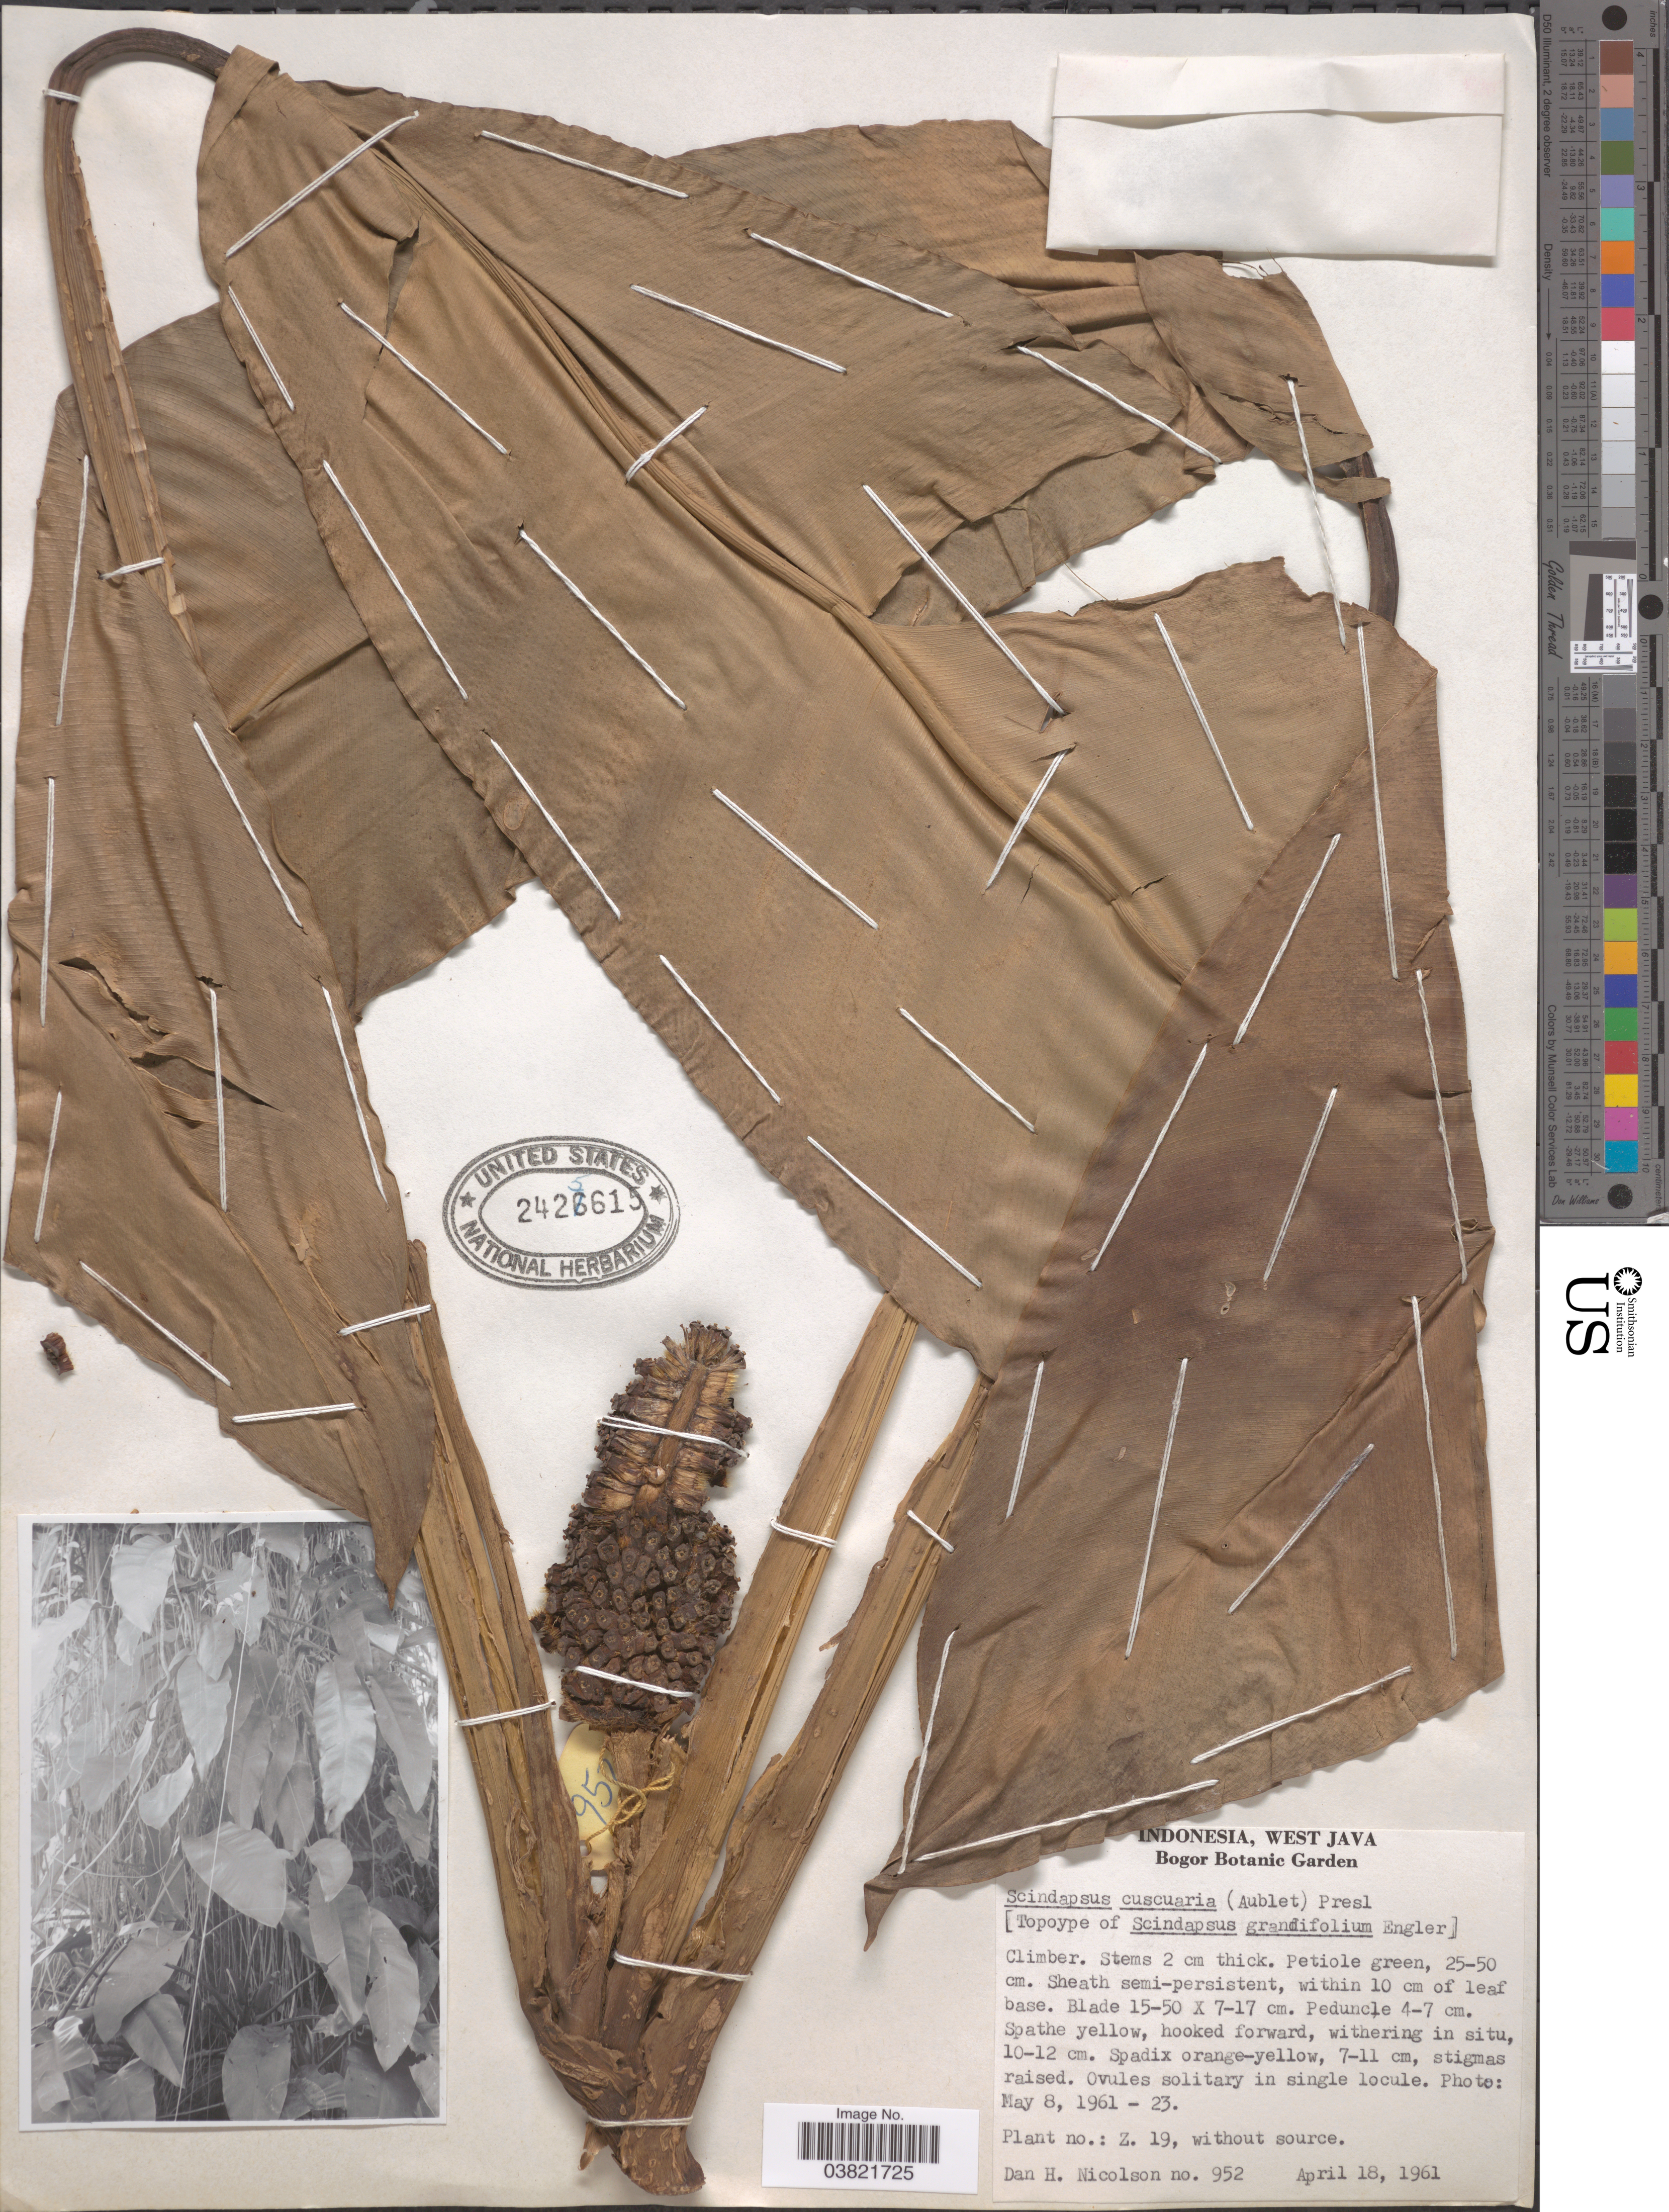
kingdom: Plantae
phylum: Tracheophyta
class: Liliopsida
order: Alismatales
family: Araceae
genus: Scindapsus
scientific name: Scindapsus cuscuaria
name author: (Aubl.) C. Presl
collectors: D. H. Nicolson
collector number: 952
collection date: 1961-04-18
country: Indonesia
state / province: Java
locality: West Java. Bogor Botanic Garden.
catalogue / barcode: US 2425615